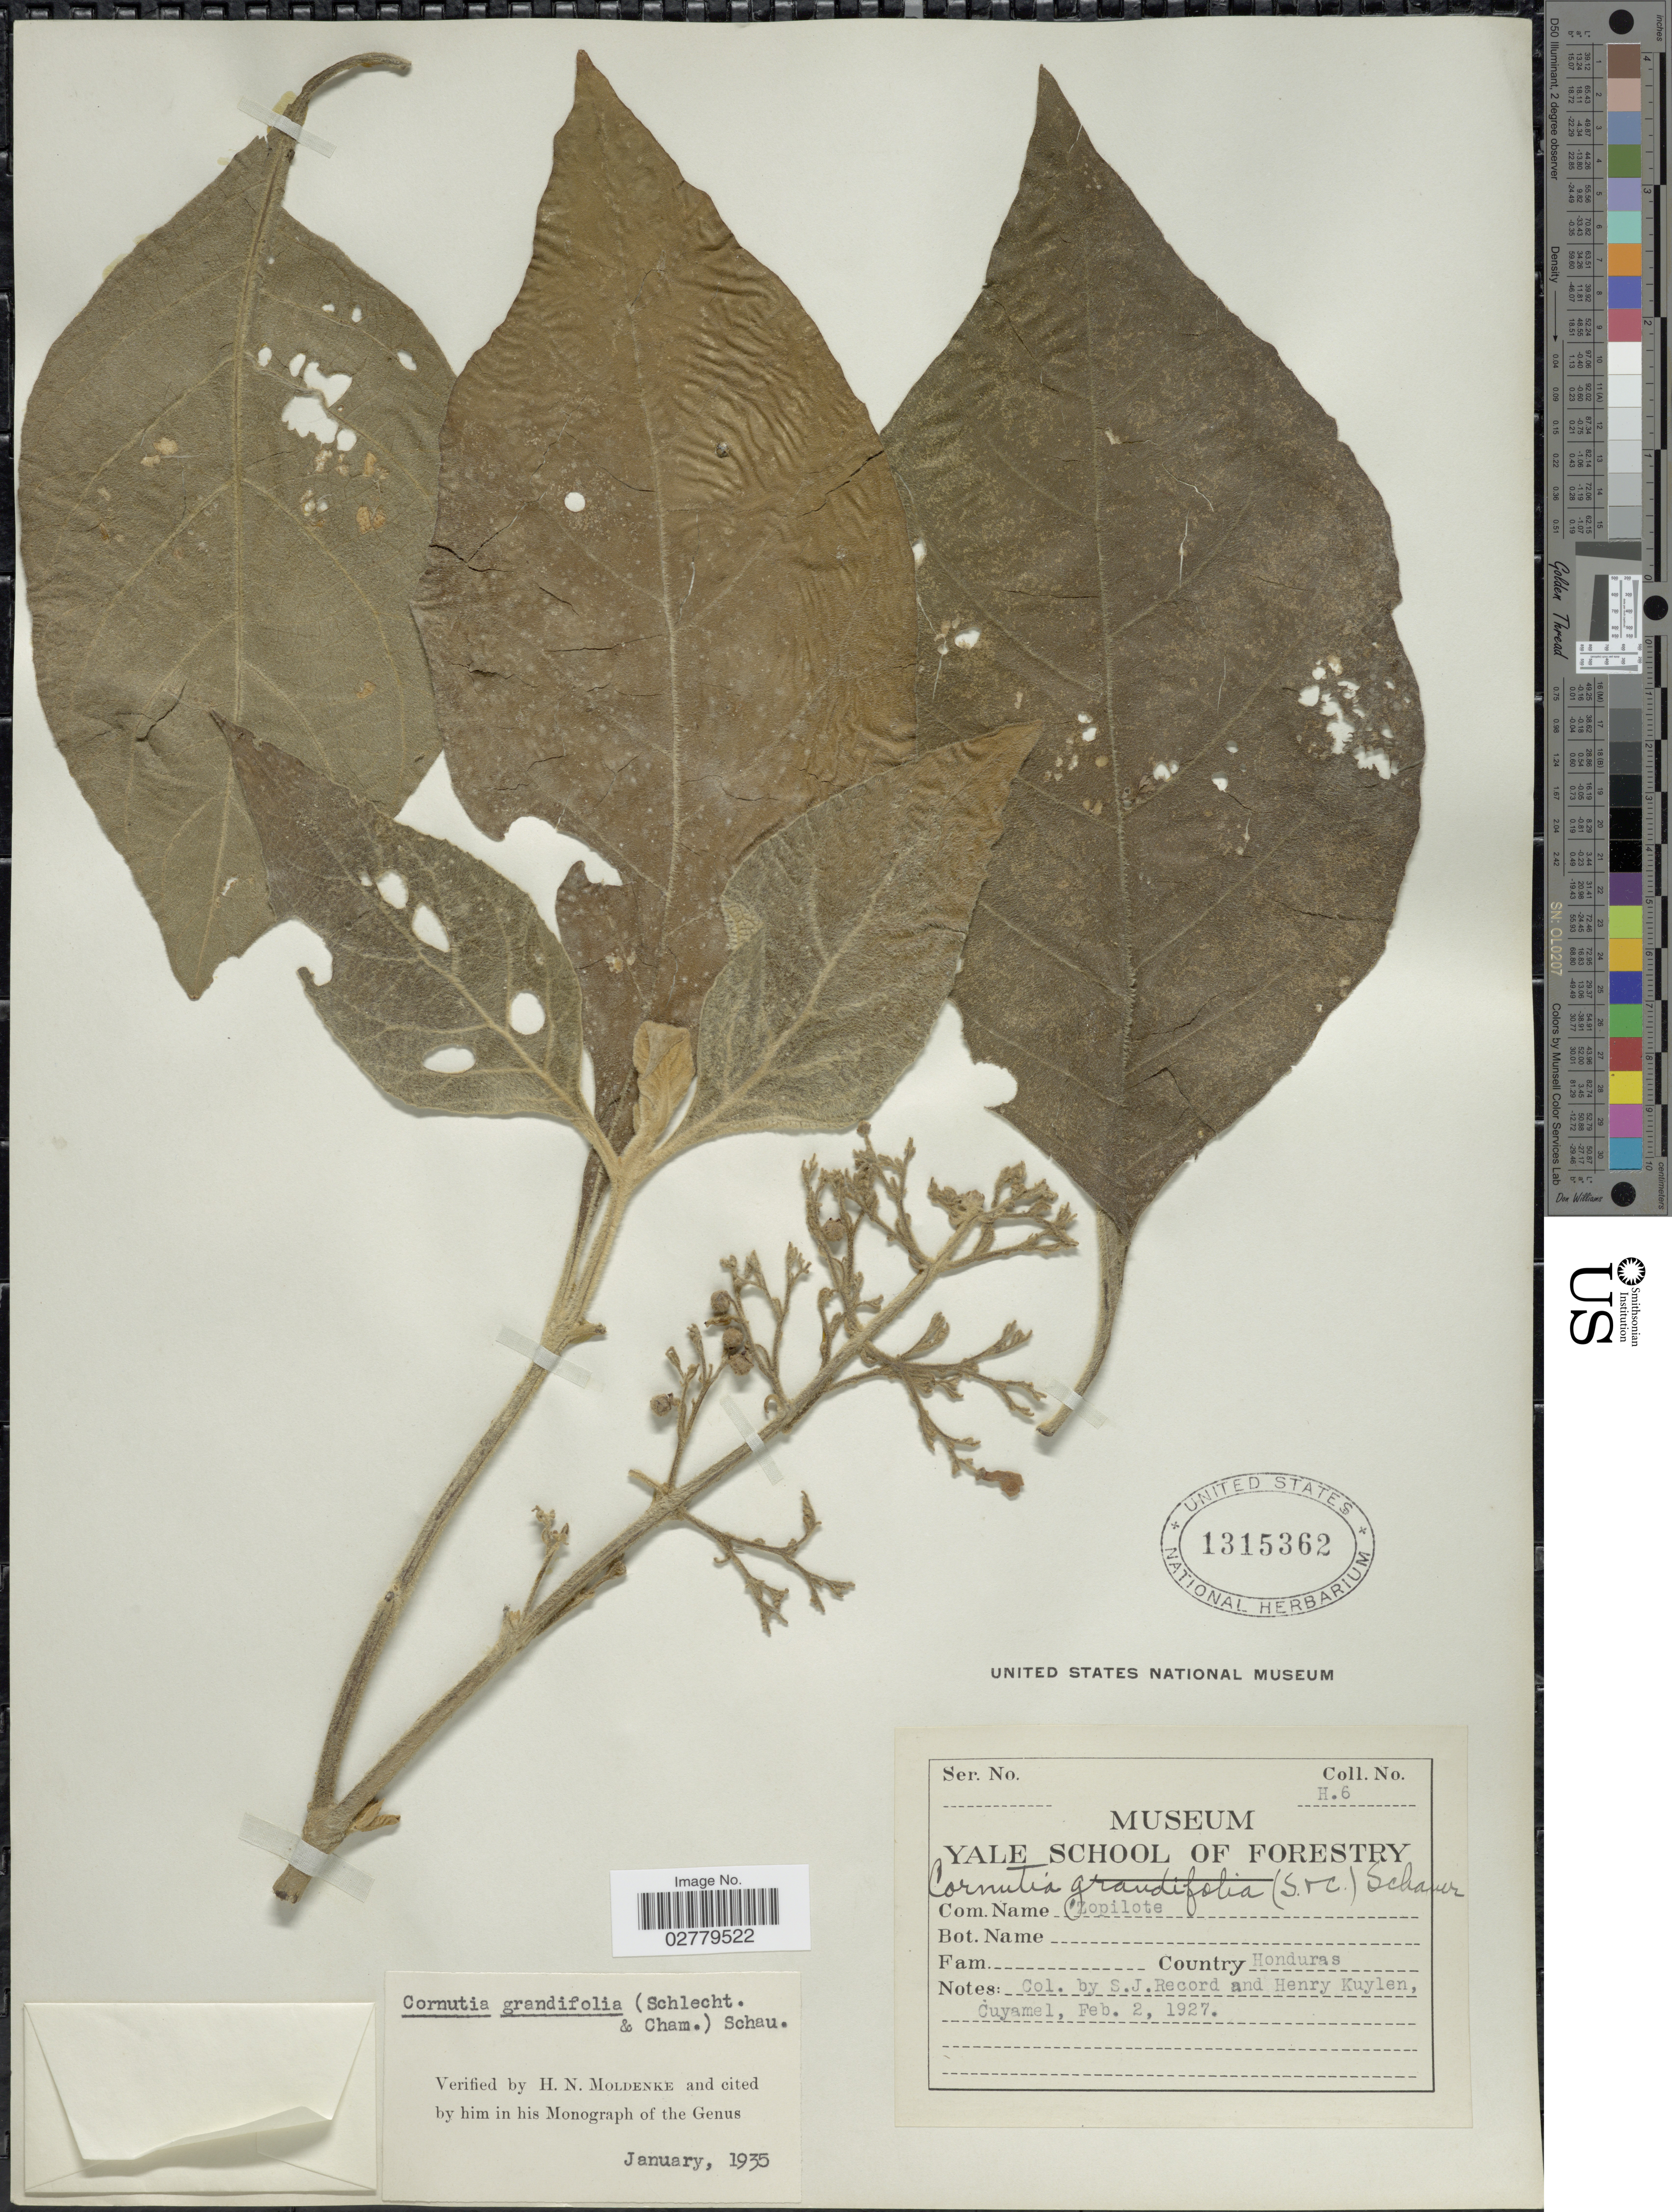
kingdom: Plantae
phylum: Tracheophyta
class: Magnoliopsida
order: Lamiales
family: Lamiaceae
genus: Cornutia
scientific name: Cornutia grandifolia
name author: (Cham. & Schltdl.) Schauer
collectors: S. J. Record & H. Kuylen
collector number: H6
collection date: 1927-02-02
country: Honduras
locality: Cuyamel.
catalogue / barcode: US 1315362